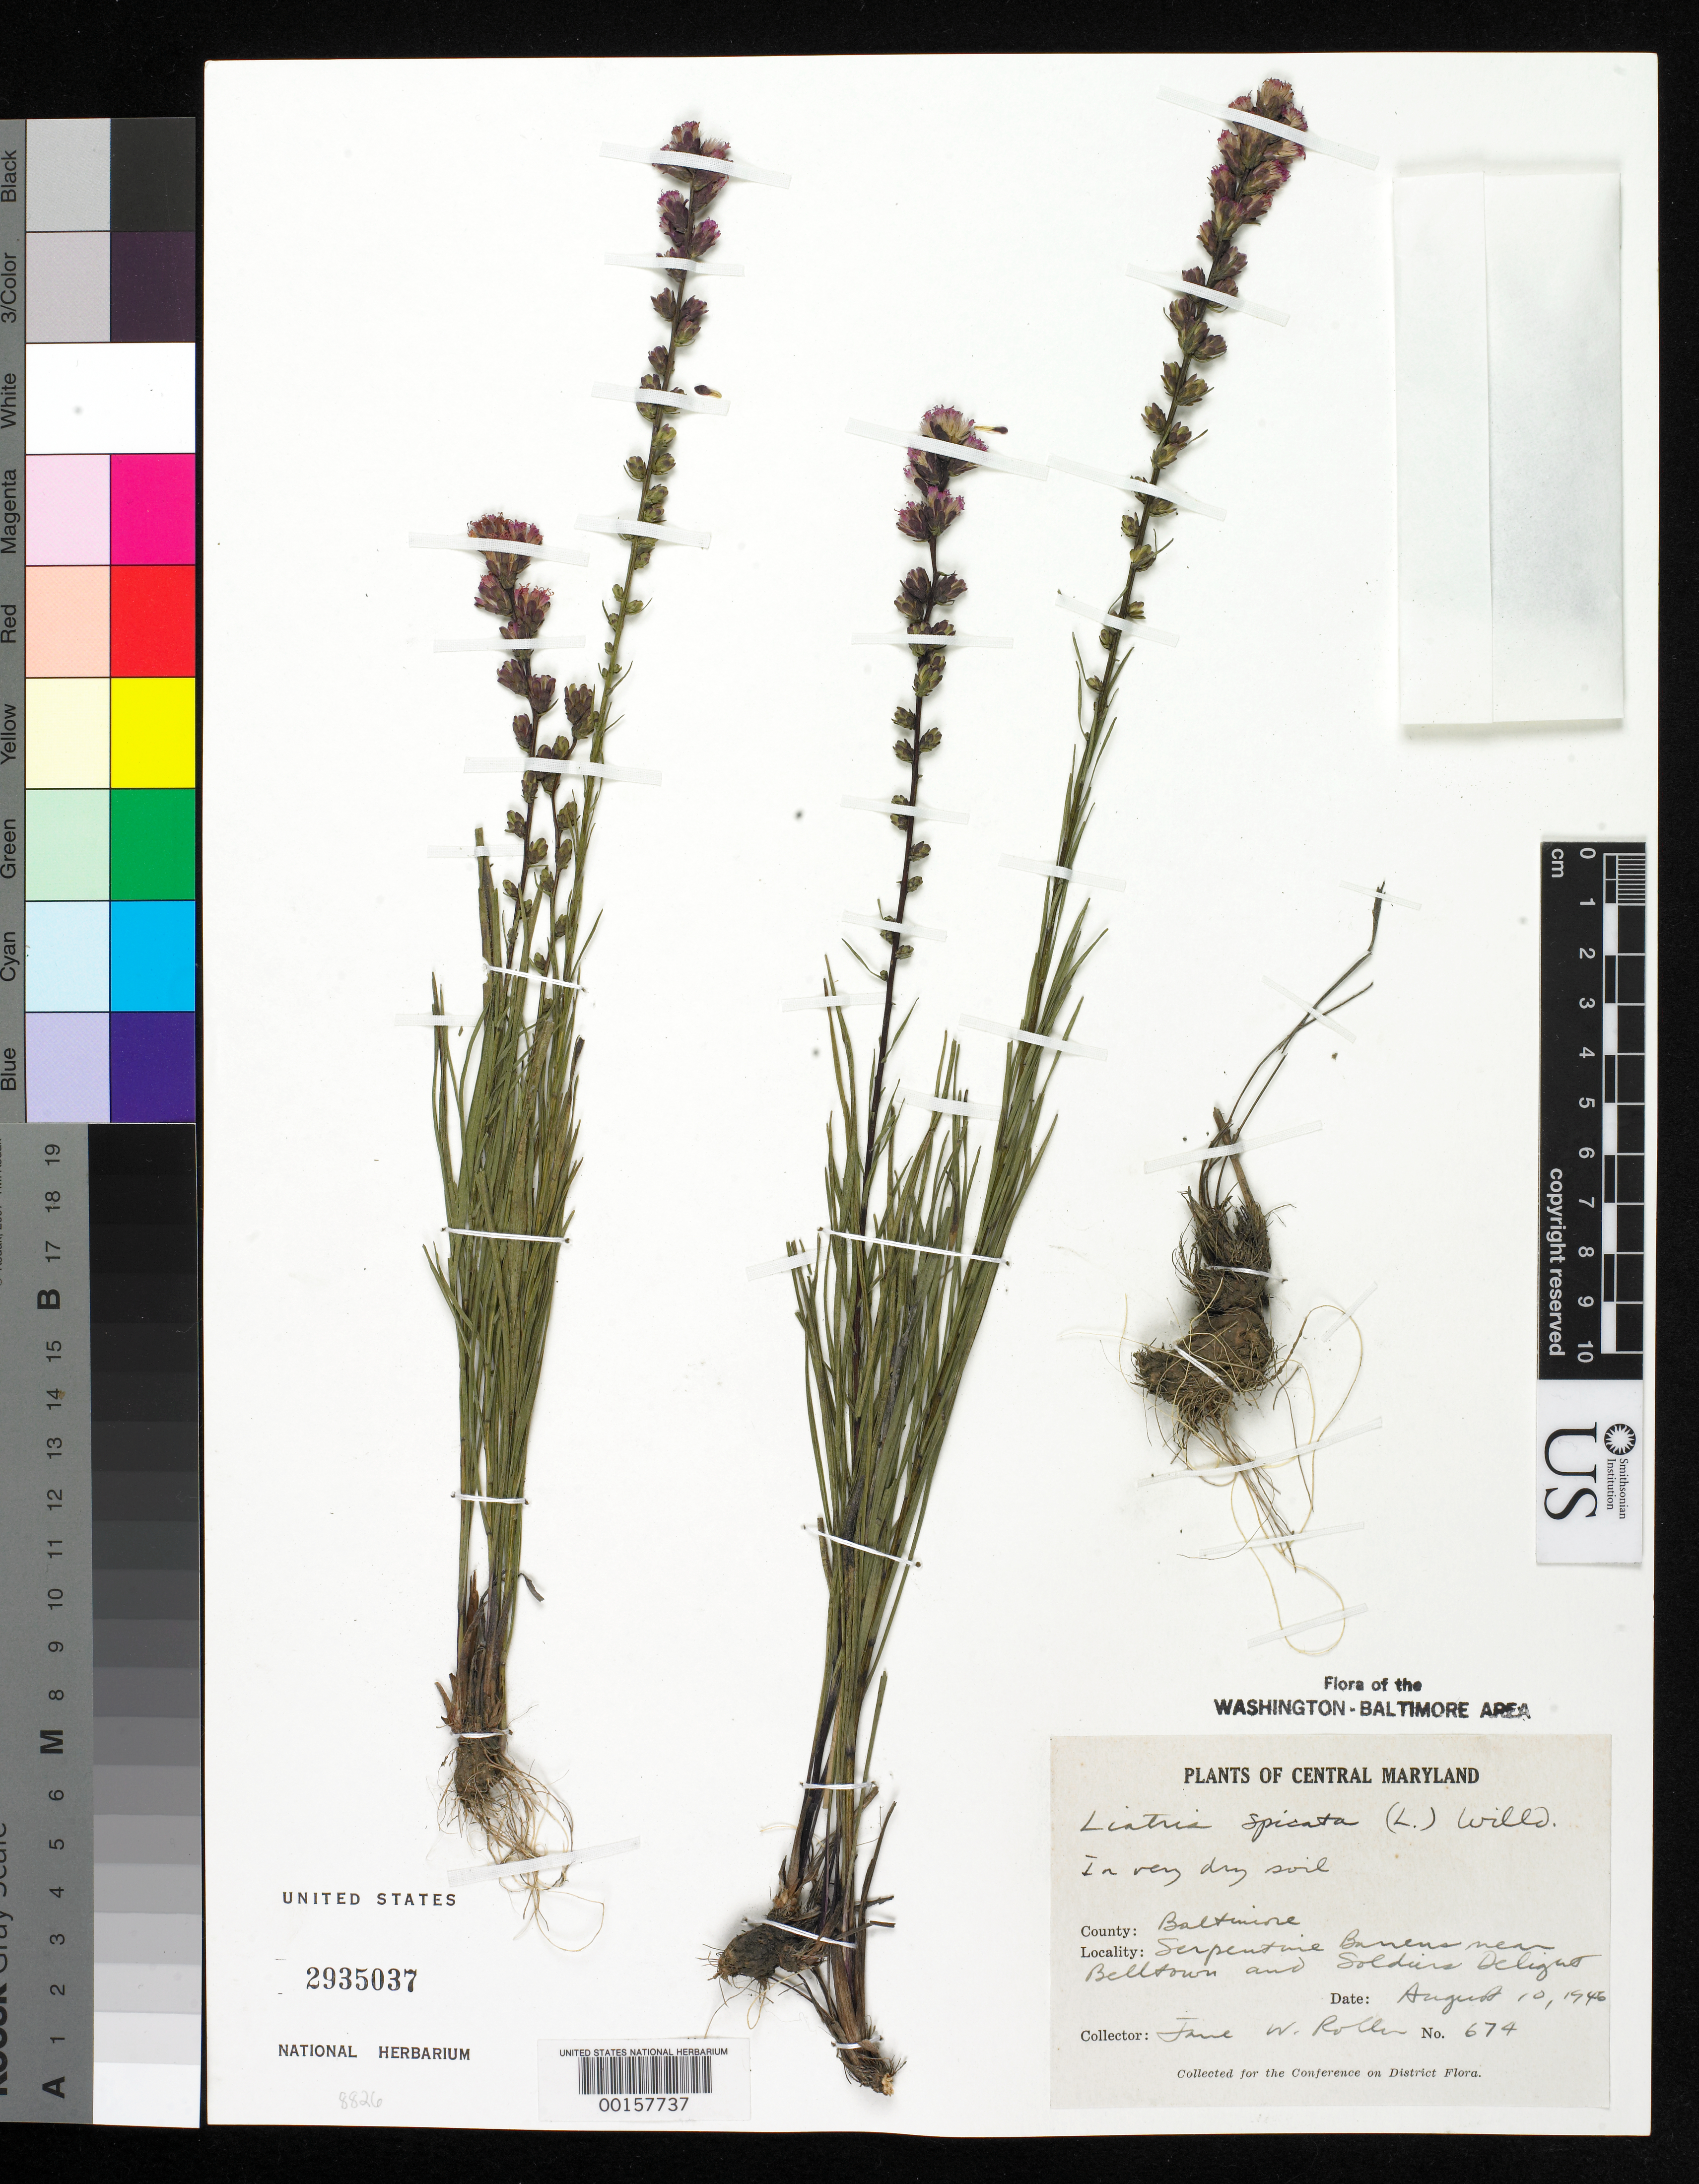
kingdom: Plantae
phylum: Tracheophyta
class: Magnoliopsida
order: Asterales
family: Asteraceae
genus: Liatris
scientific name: Liatris spicata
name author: (L.) Willd.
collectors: J. W. Roller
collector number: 674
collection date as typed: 10 Aug 1946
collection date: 1946-08-10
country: United States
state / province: Maryland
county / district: Baltimore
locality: Serpentine barrens near Belltown and Soldiers Delight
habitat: Very dry soil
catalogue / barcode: US 2935137